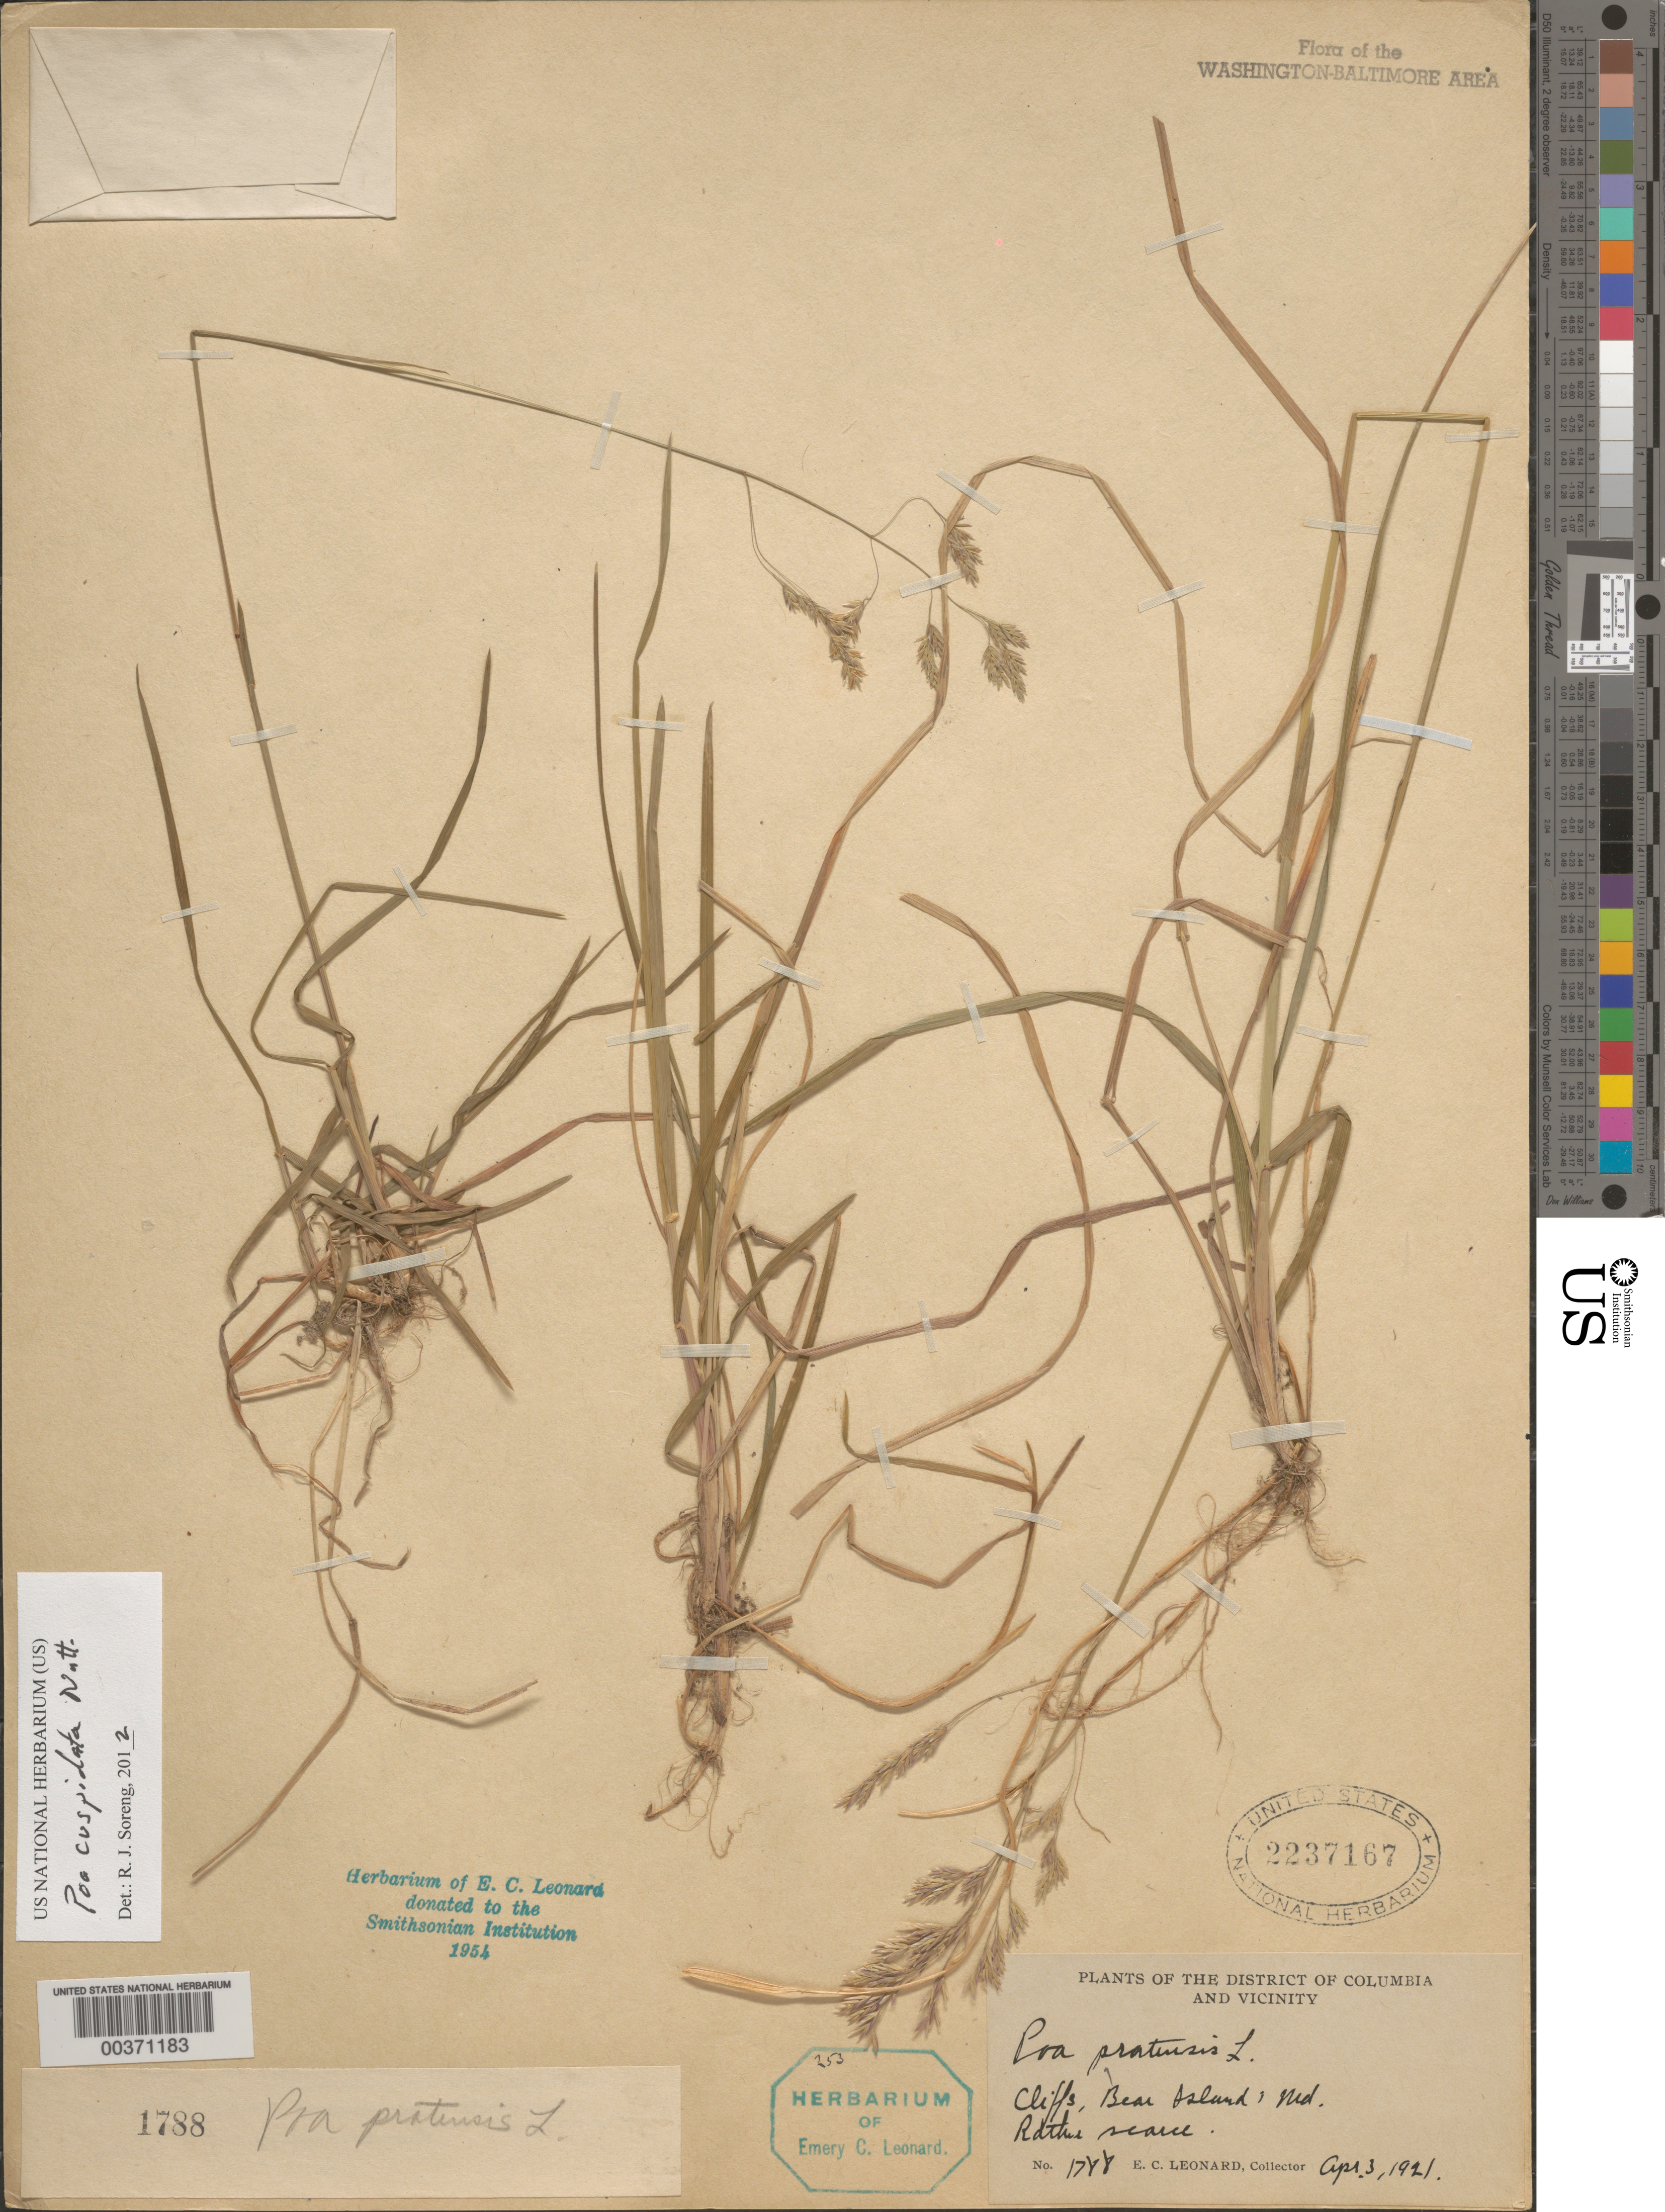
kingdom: Plantae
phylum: Tracheophyta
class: Liliopsida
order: Poales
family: Poaceae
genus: Poa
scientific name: Poa cuspidata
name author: Nutt.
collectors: E. C. Leonard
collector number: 1788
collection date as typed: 03 Apr 1921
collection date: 1921-04-03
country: United States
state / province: Maryland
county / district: Montgomery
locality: Bear Island C. & O. Canal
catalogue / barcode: US 2237167